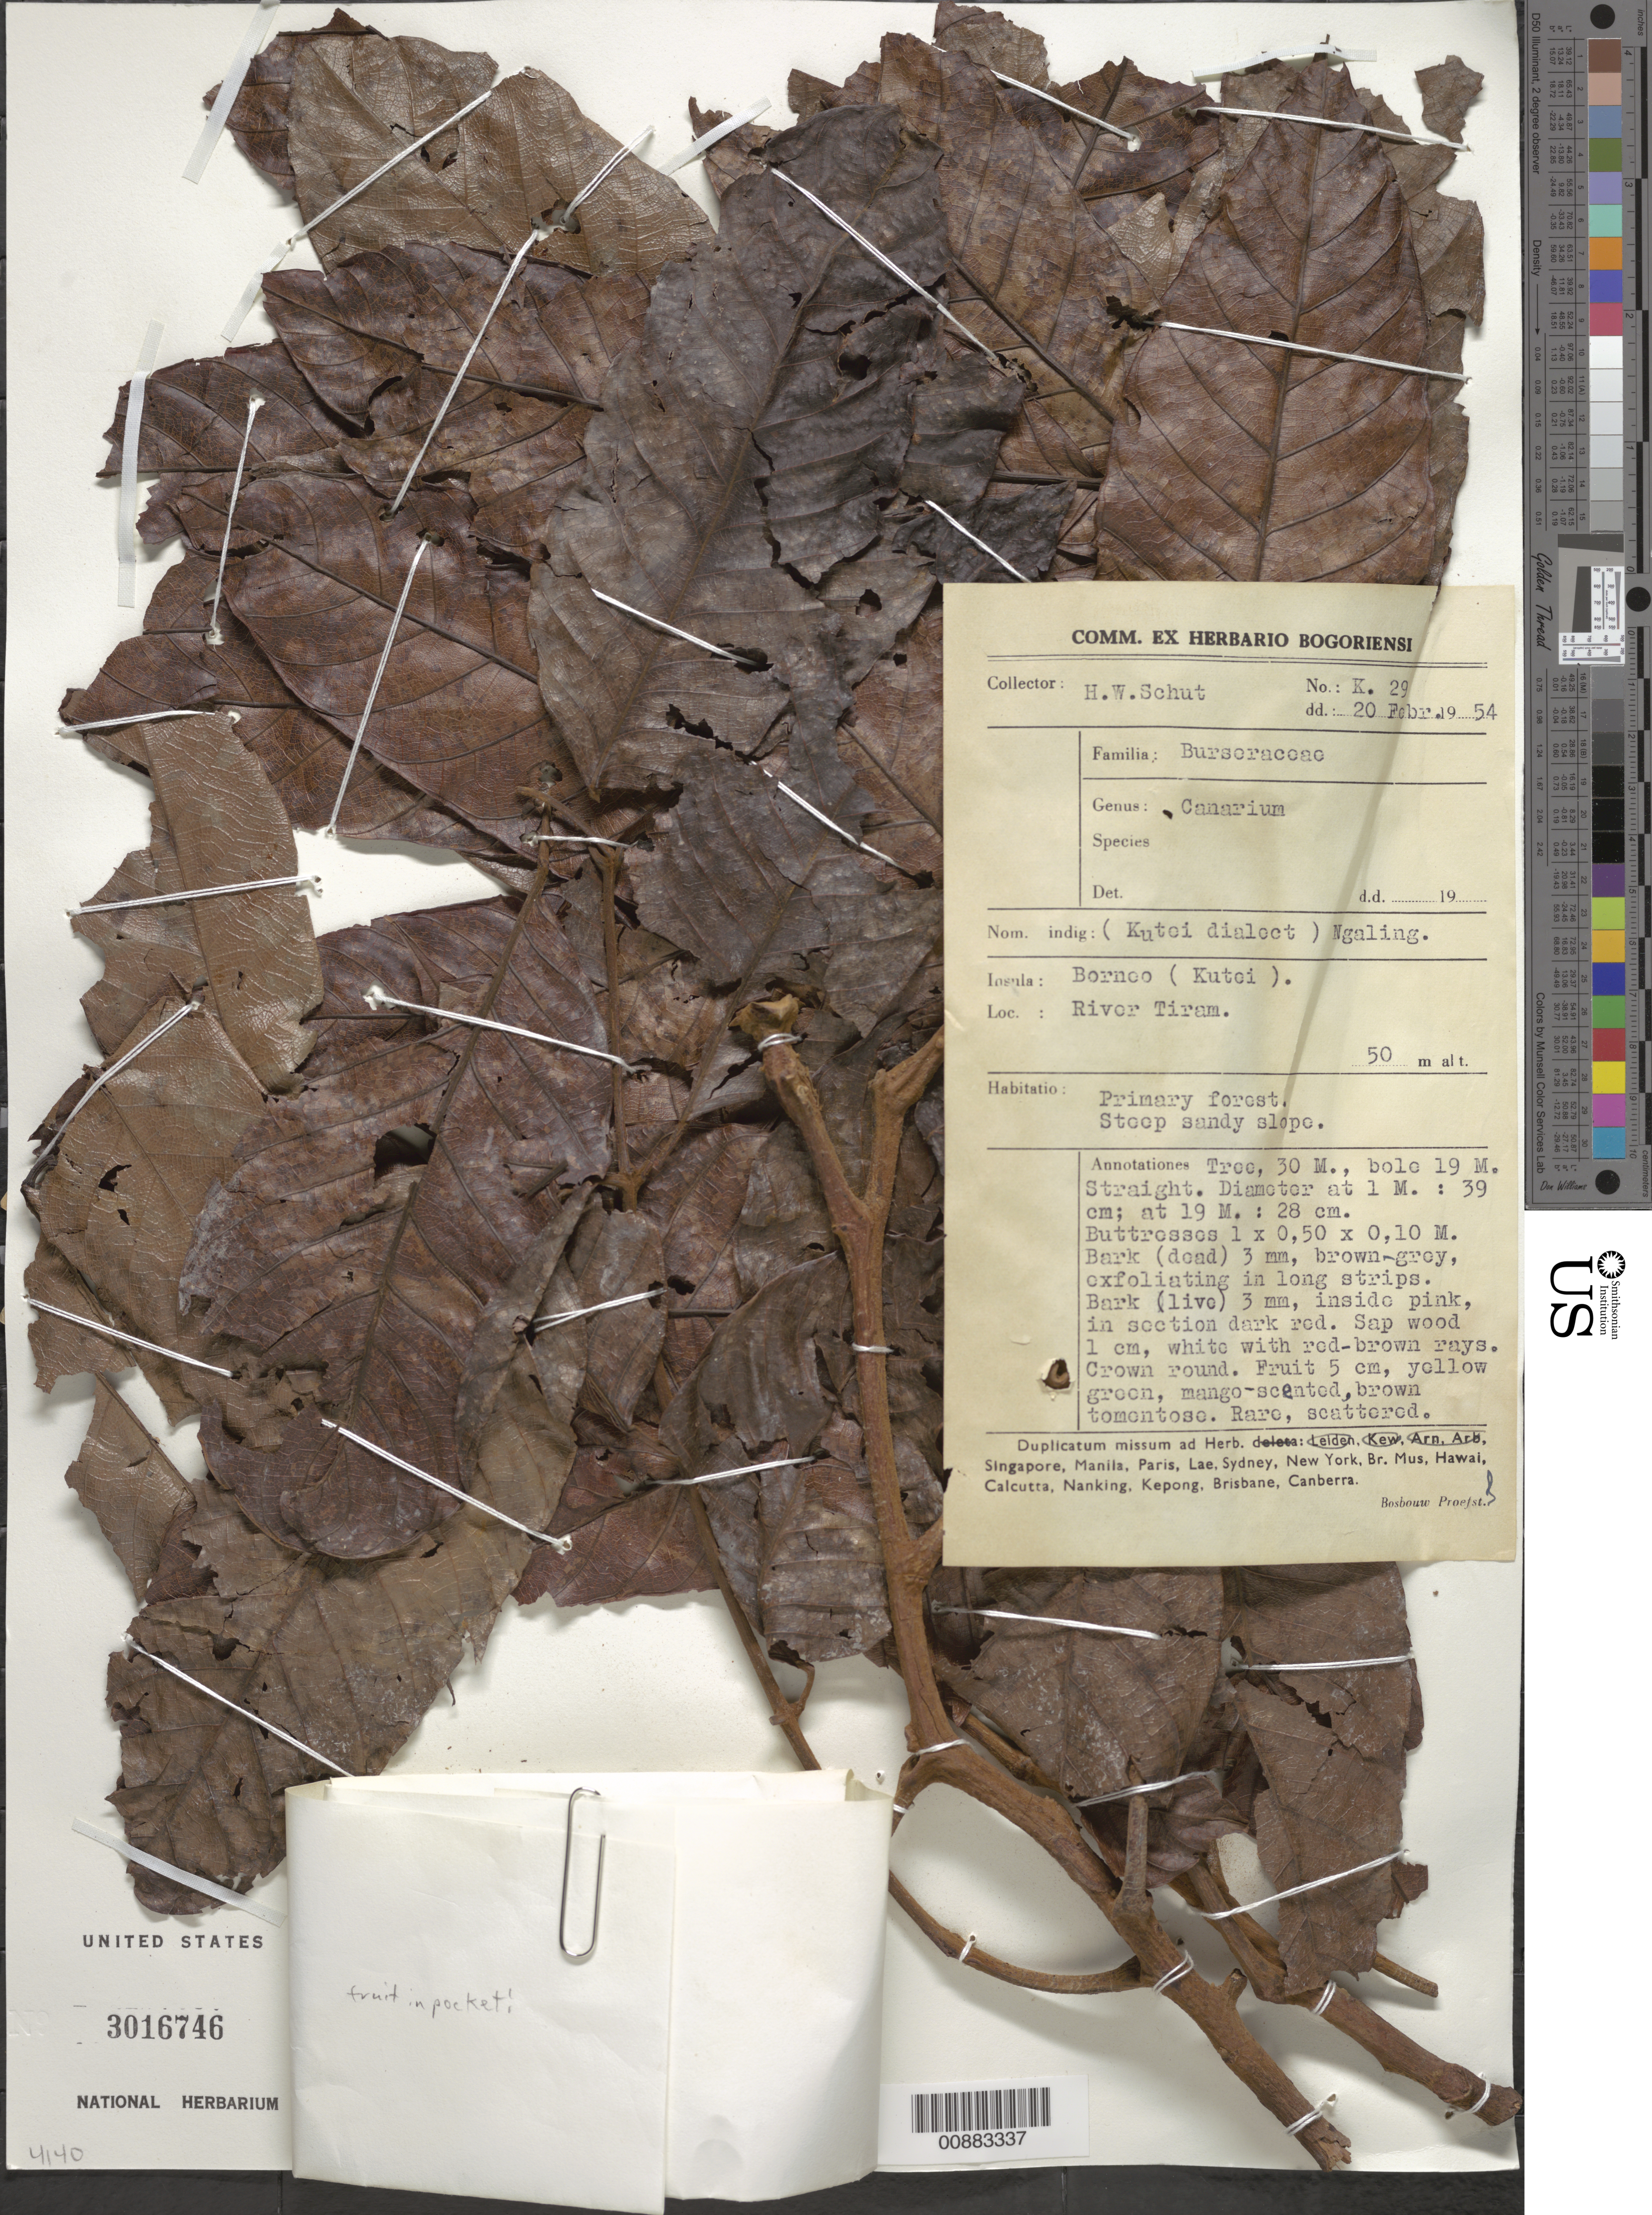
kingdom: Plantae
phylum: Tracheophyta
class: Magnoliopsida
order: Sapindales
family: Burseraceae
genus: Canarium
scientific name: Canarium sp.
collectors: H.W. Schut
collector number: K 29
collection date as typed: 20 Feb 1954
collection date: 1954-02-20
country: Indonesia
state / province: Kalimantan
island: Borneo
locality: Kutei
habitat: Psrimary forest; steep sandy slope.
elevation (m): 50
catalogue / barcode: US 3016746